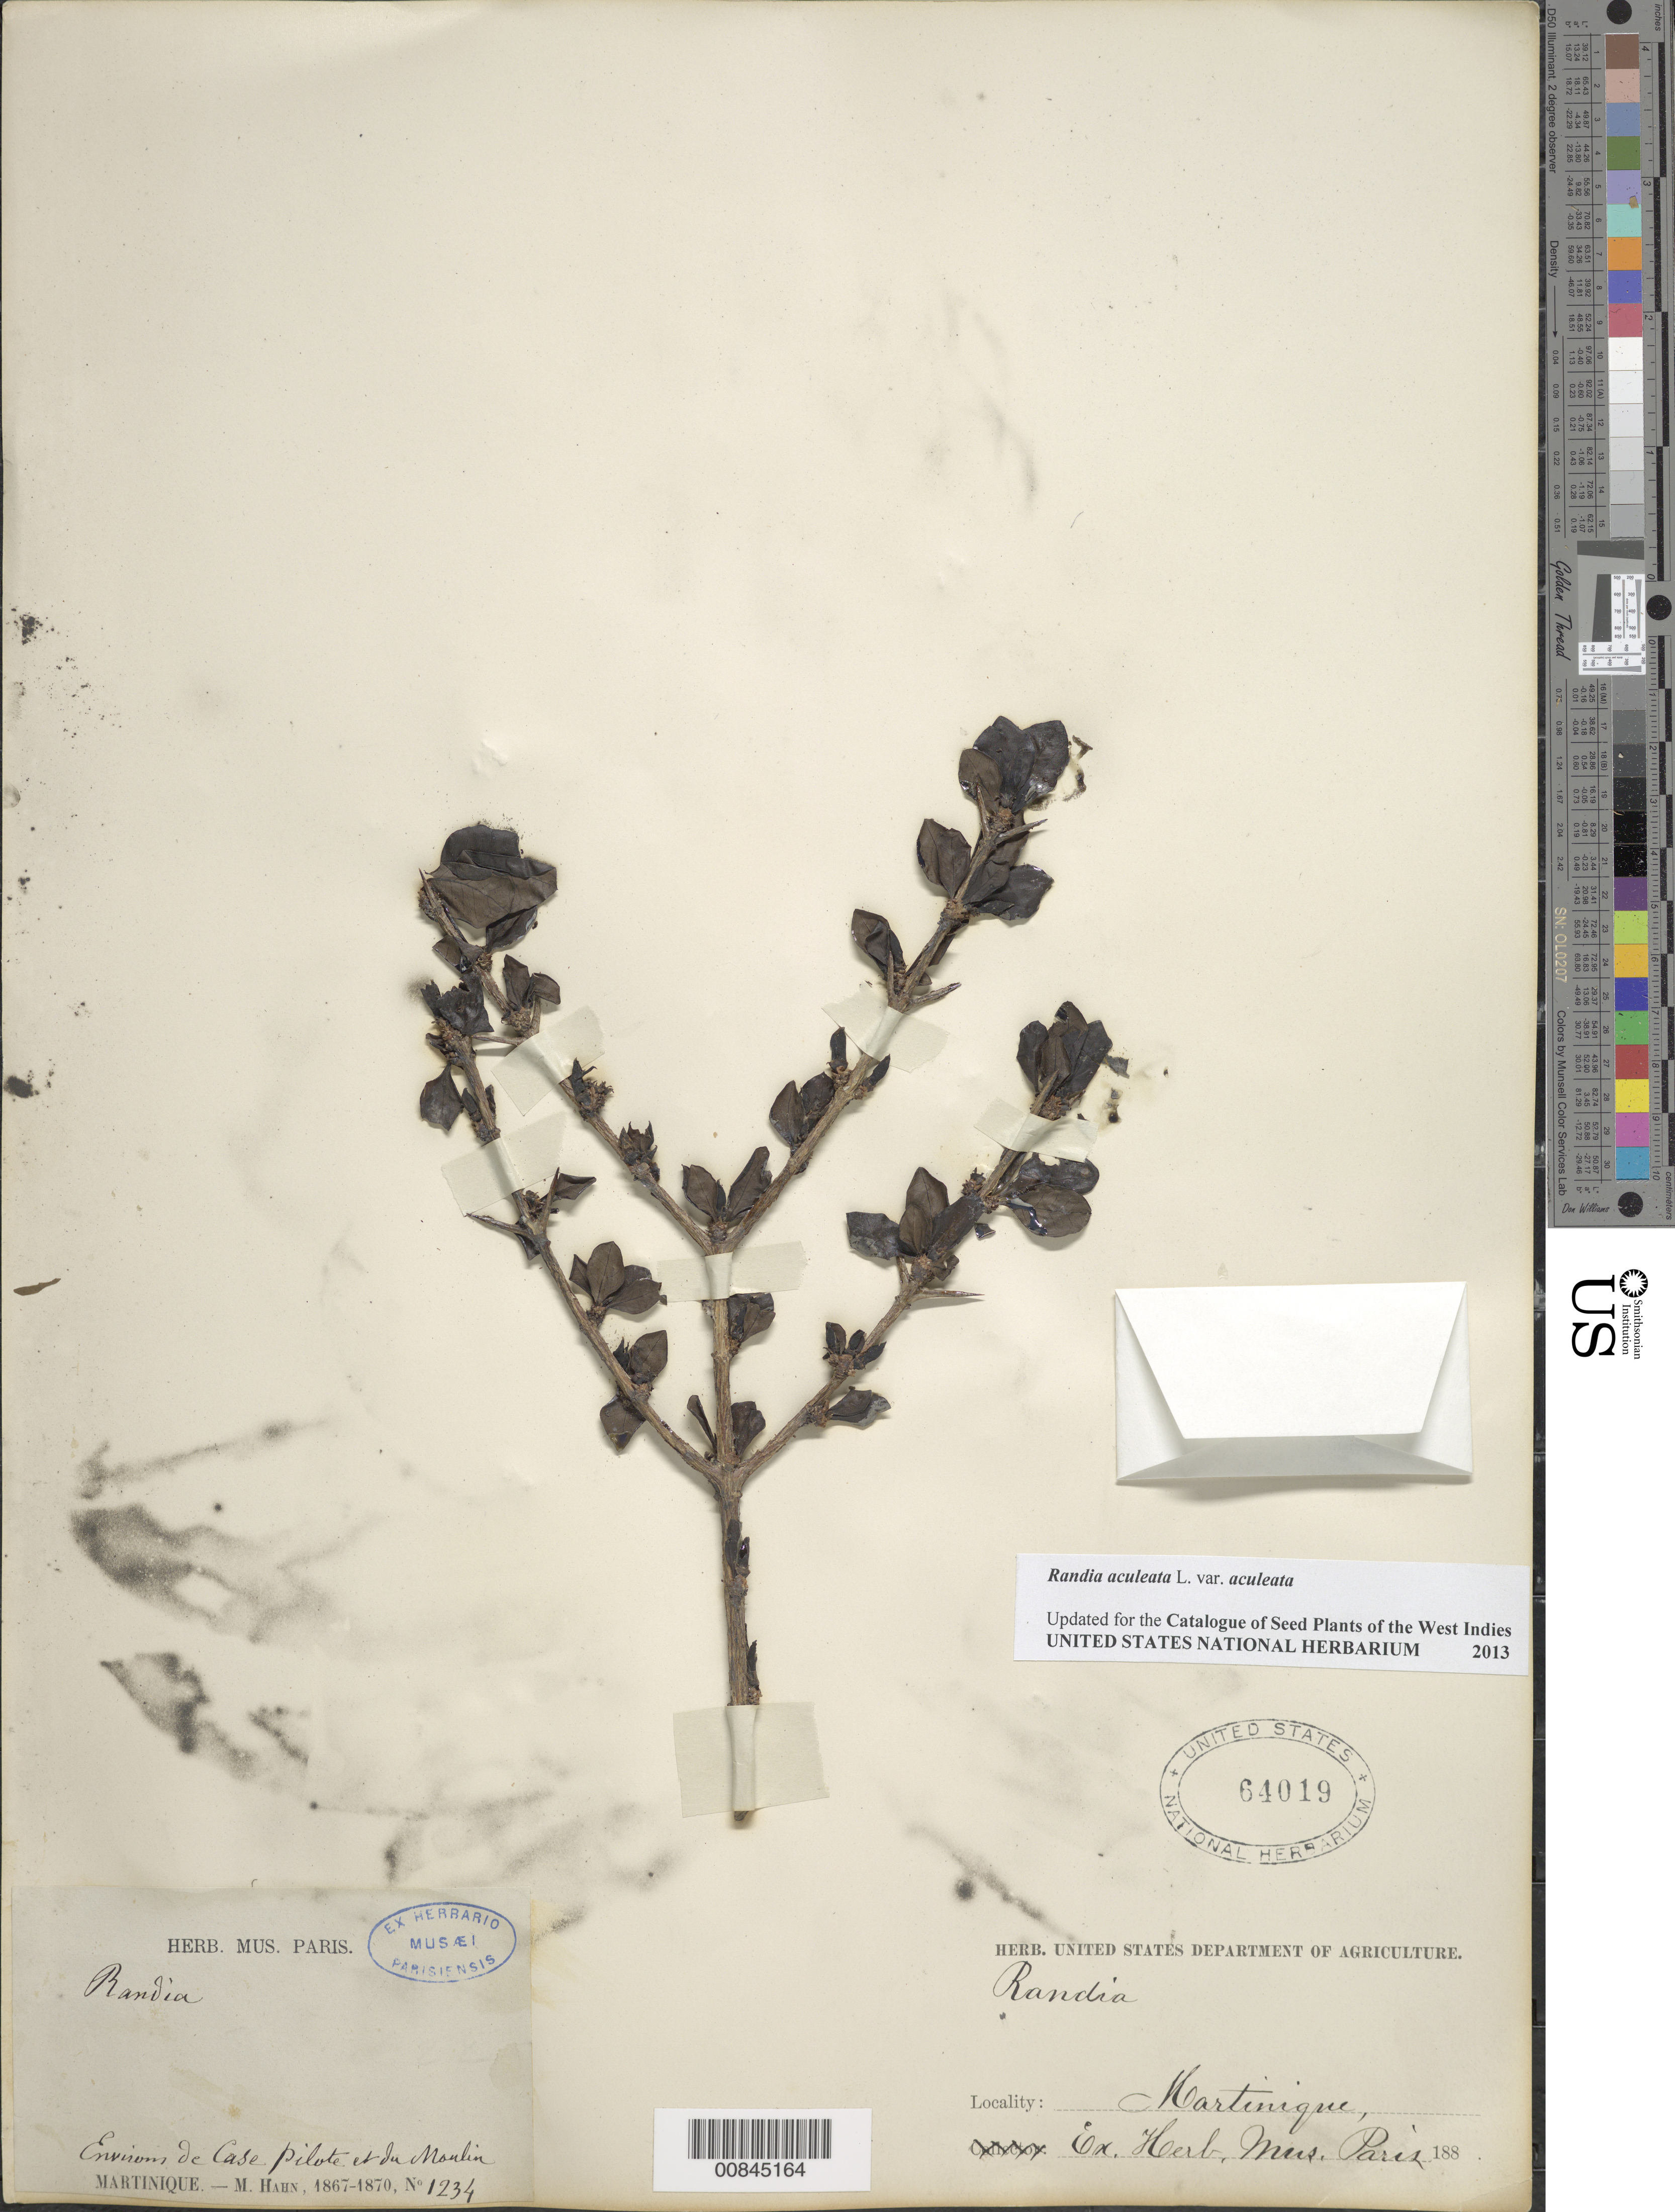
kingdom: Plantae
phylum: Tracheophyta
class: Magnoliopsida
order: Gentianales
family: Rubiaceae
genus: Randia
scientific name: Randia aculeata var. aculeata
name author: L.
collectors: M. Hahn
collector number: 1234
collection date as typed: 1867 to -- --- 1870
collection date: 1867/1870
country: Martinique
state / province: Saint-Pierre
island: Martinique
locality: Environ de Case Pilote et du Moulin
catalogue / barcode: US 64019